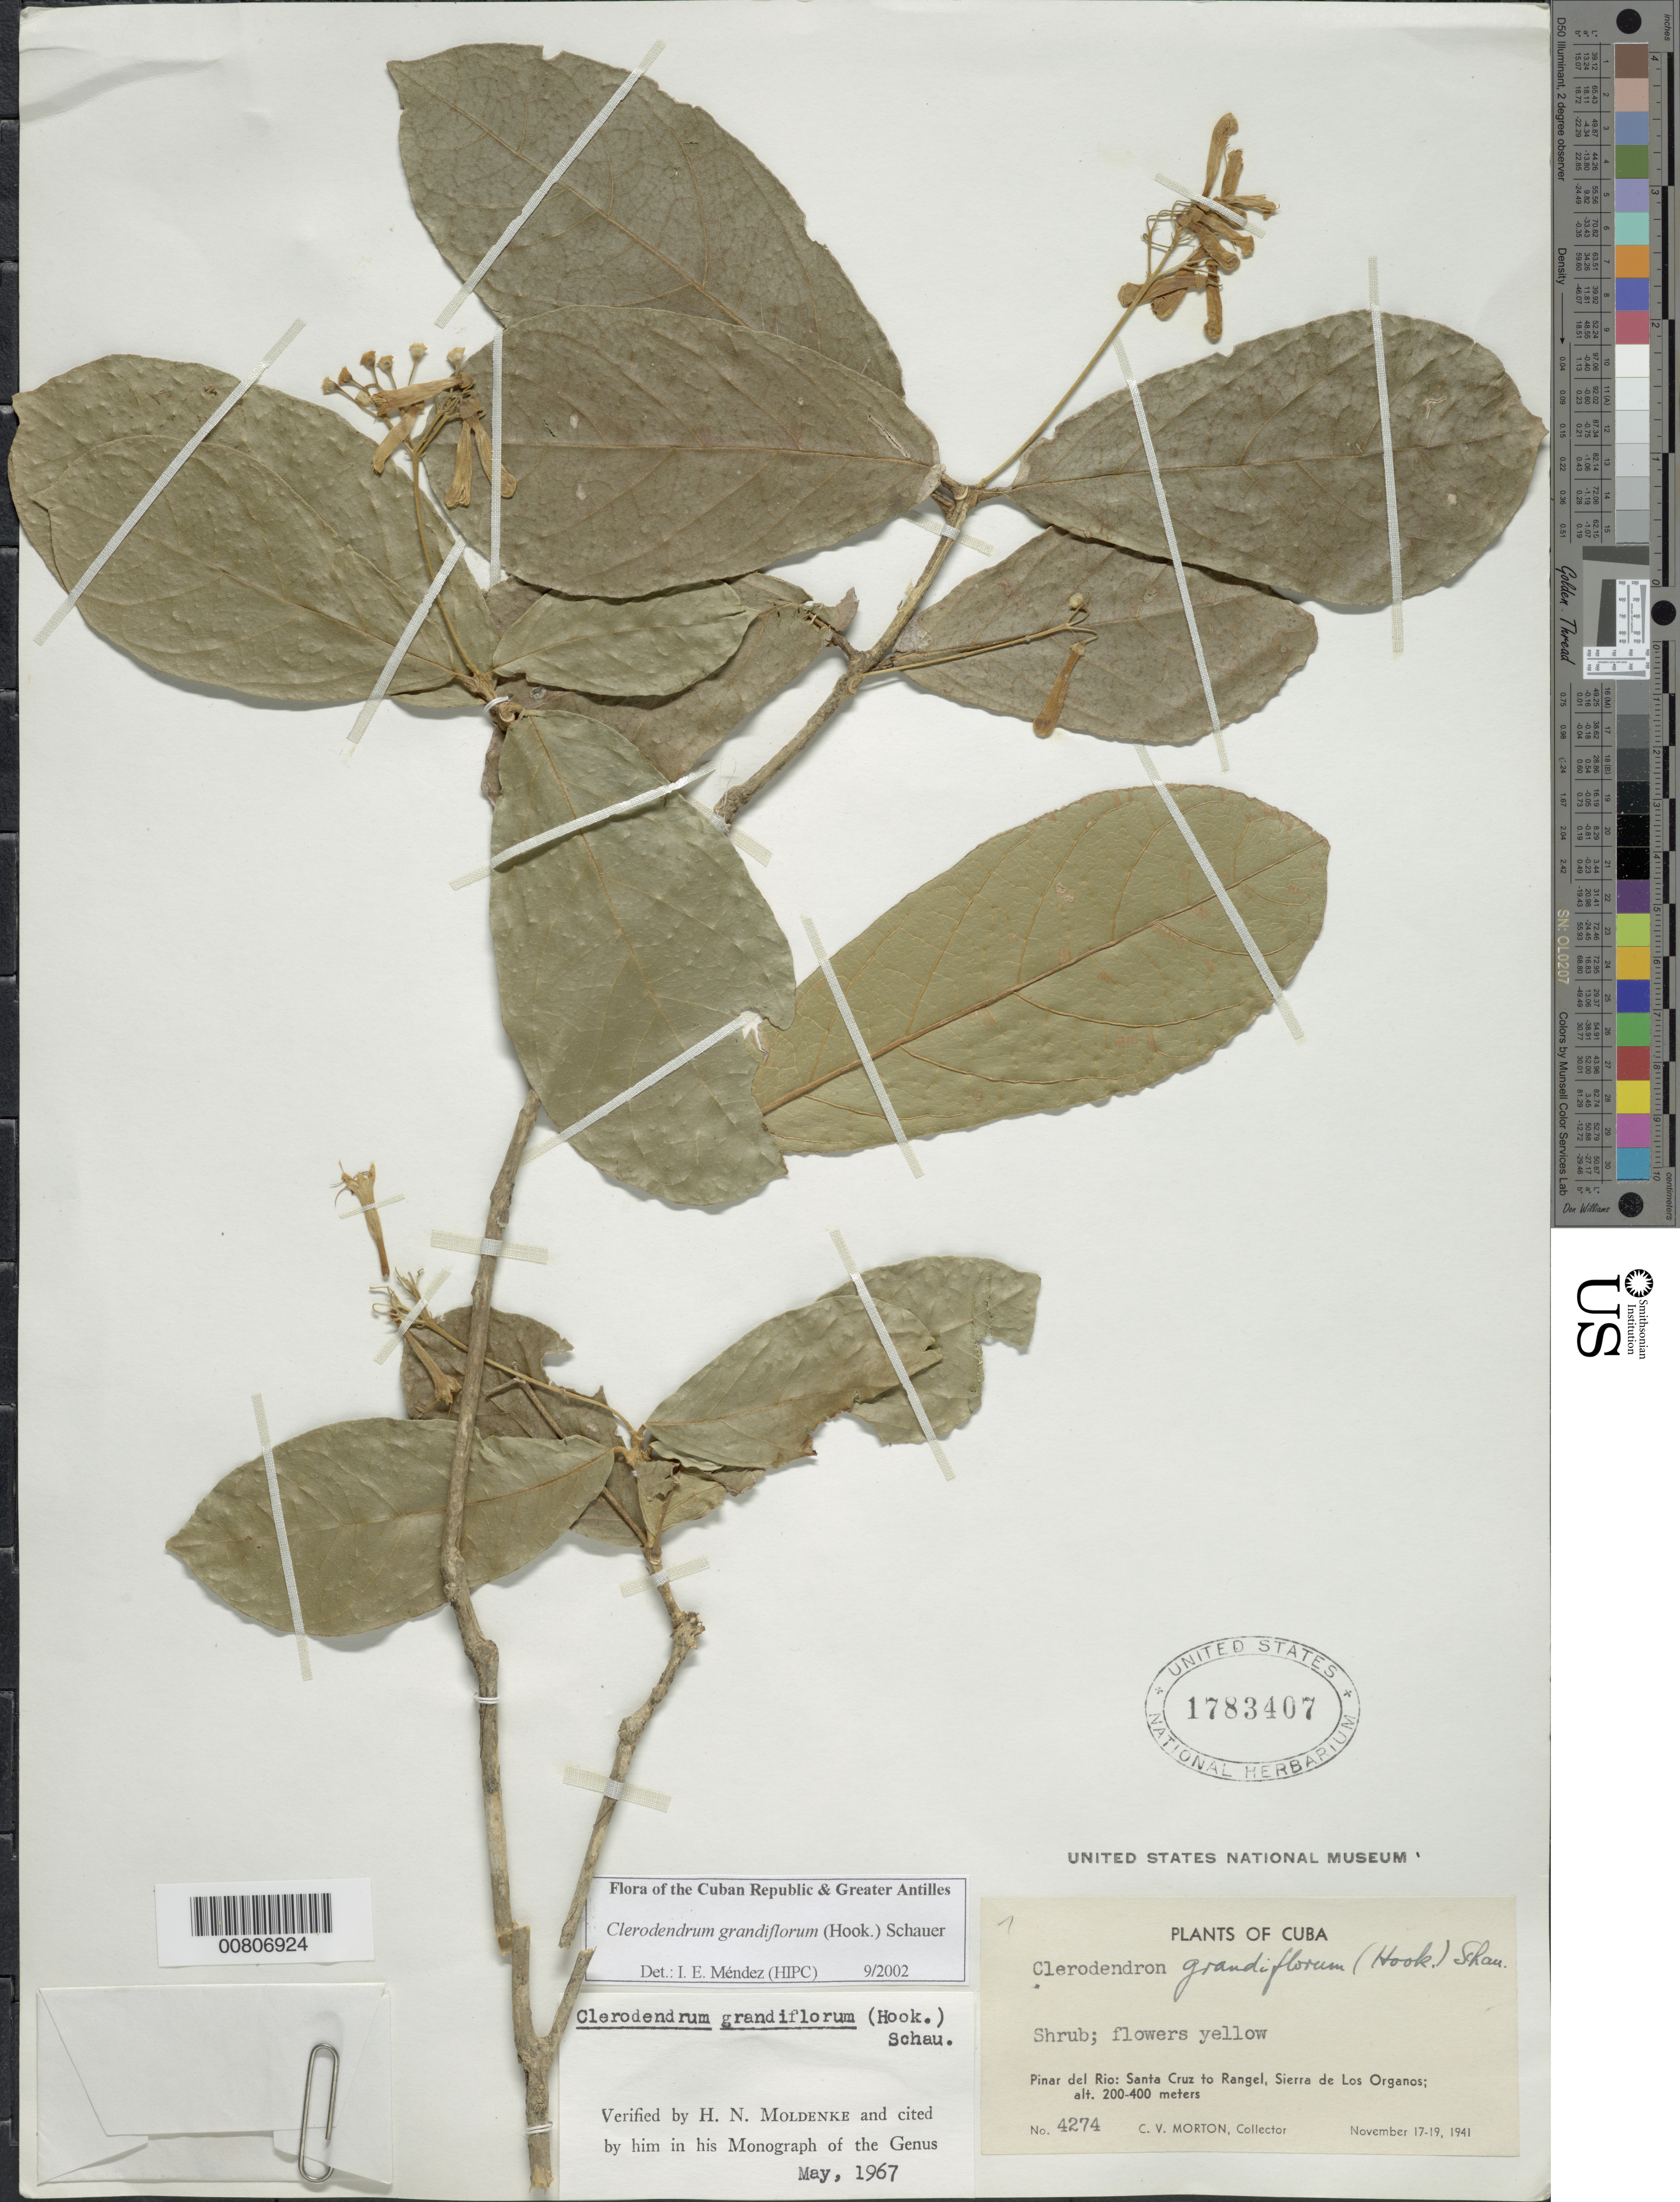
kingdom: Plantae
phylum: Tracheophyta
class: Magnoliopsida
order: Lamiales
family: Lamiaceae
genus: Clerodendrum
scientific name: Clerodendrum grandiflorum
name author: (Hook.) Schauer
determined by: Méndez, Isidro E., (HIPC)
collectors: C. V. Morton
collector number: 4274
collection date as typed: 17 Nov 1941 to 19 Nov 1941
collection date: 1941-11-17/1941-11-19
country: Cuba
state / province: Pinar del Rio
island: Cuba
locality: Santa Cruz to Rangel, Sierra de Los Organos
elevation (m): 200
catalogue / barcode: US 1783407